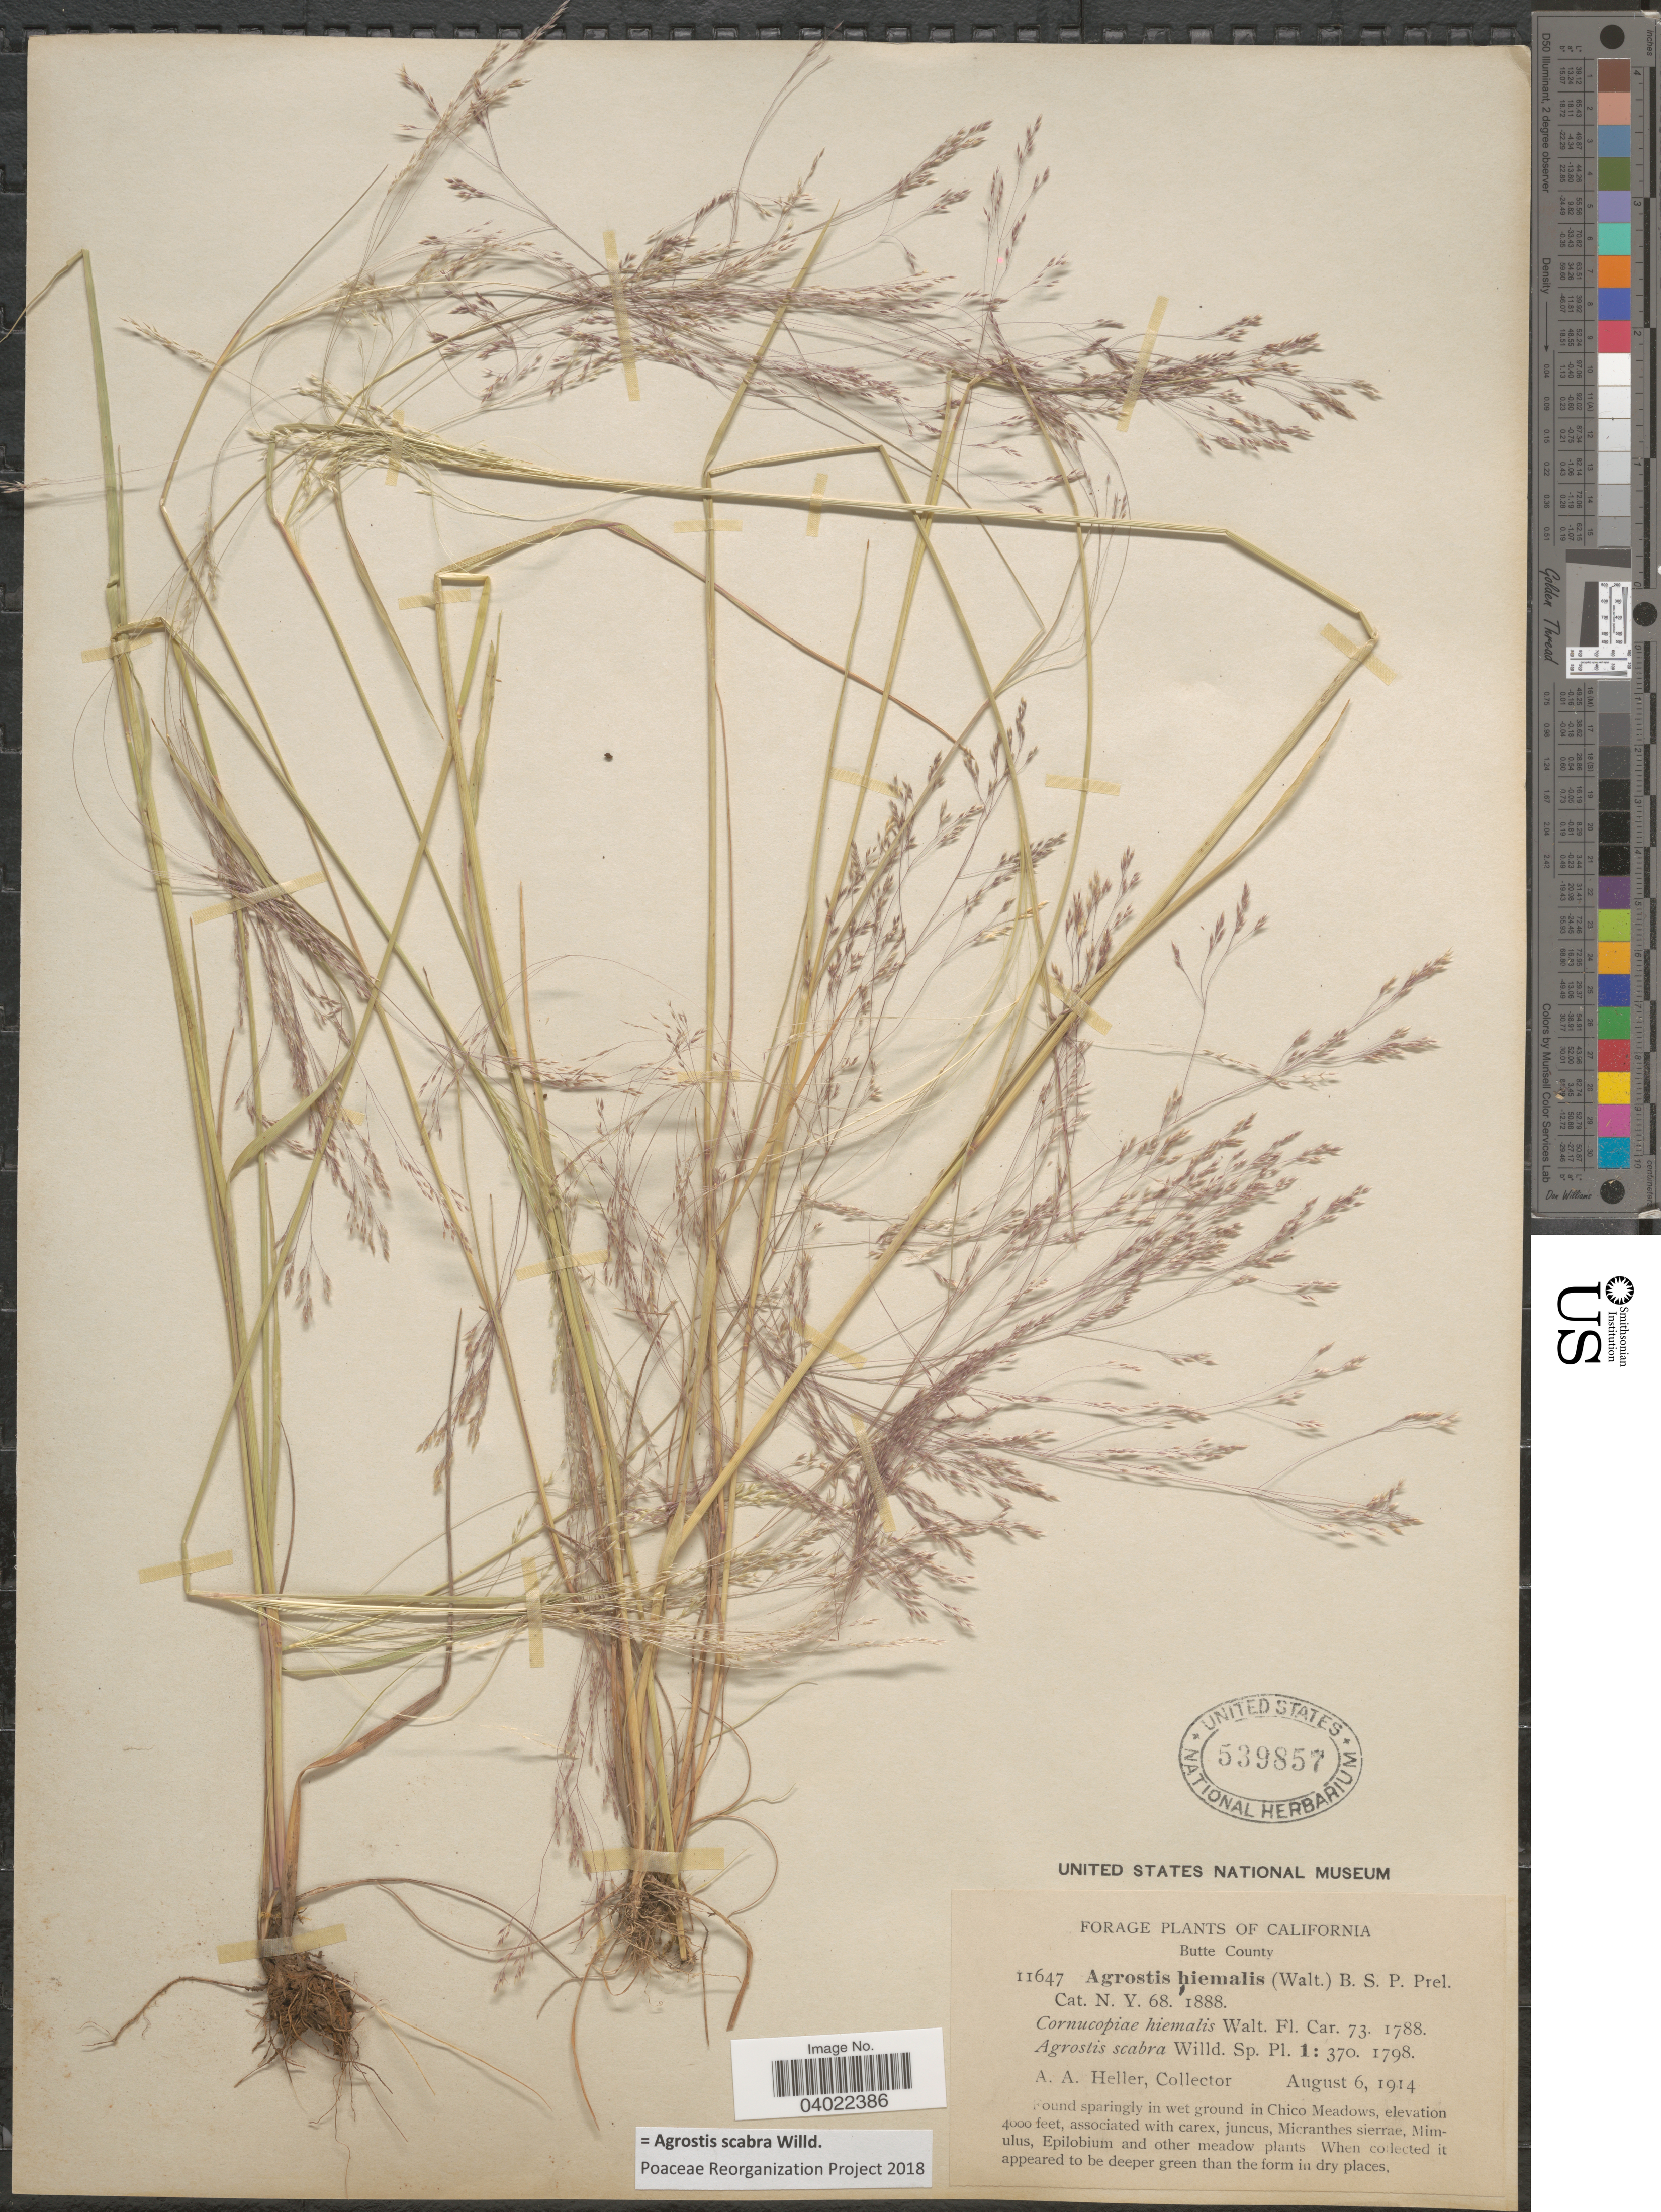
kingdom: Plantae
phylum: Tracheophyta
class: Liliopsida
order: Poales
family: Poaceae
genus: Agrostis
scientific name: Agrostis scabra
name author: Willd.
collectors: A. A. Heller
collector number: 11647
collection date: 1914-08-06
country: United States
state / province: California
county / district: Butte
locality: Butte County. In wet ground in Chico Meadows.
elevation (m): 1219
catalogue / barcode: US 539857